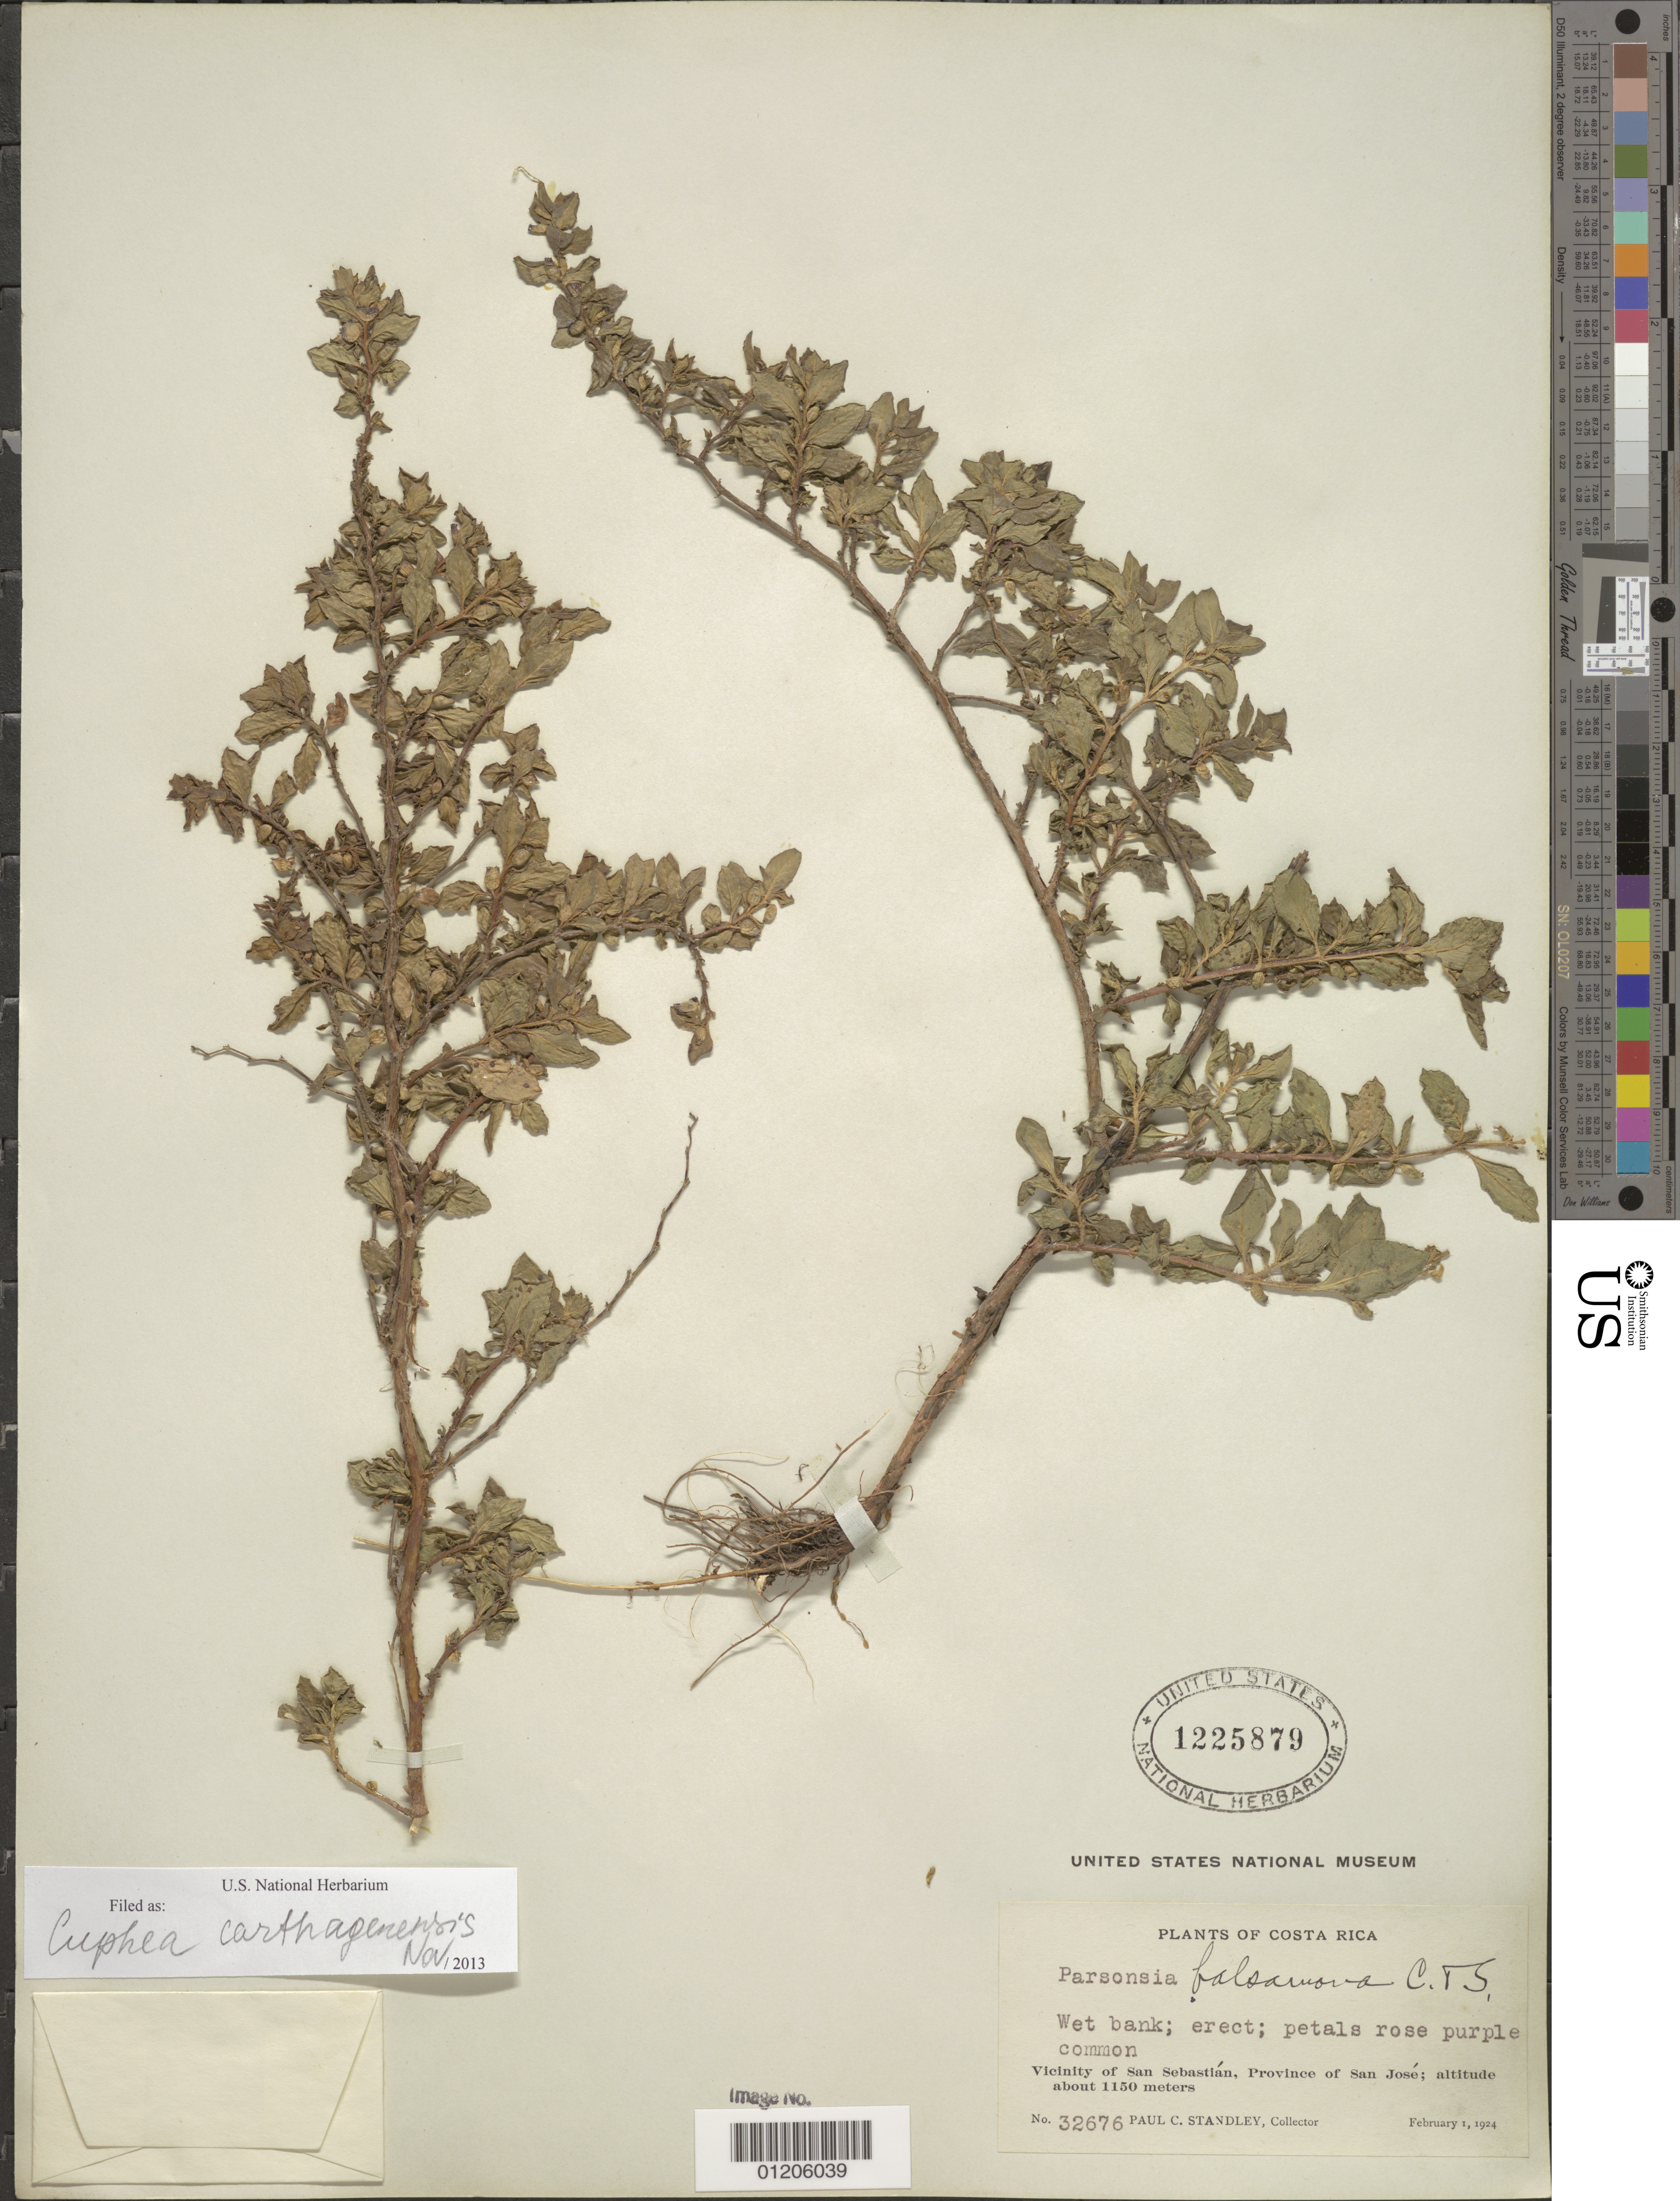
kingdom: Plantae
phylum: Tracheophyta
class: Magnoliopsida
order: Myrtales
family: Lythraceae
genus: Cuphea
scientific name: Cuphea carthagenensis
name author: (Jacq.) J.F. Macbr.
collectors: P. C. Standley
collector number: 32676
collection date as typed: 01 Feb 1924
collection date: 1924-02-01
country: Costa Rica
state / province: San José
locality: Vicinity of San Sebastian.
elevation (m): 1150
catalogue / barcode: US 1225879